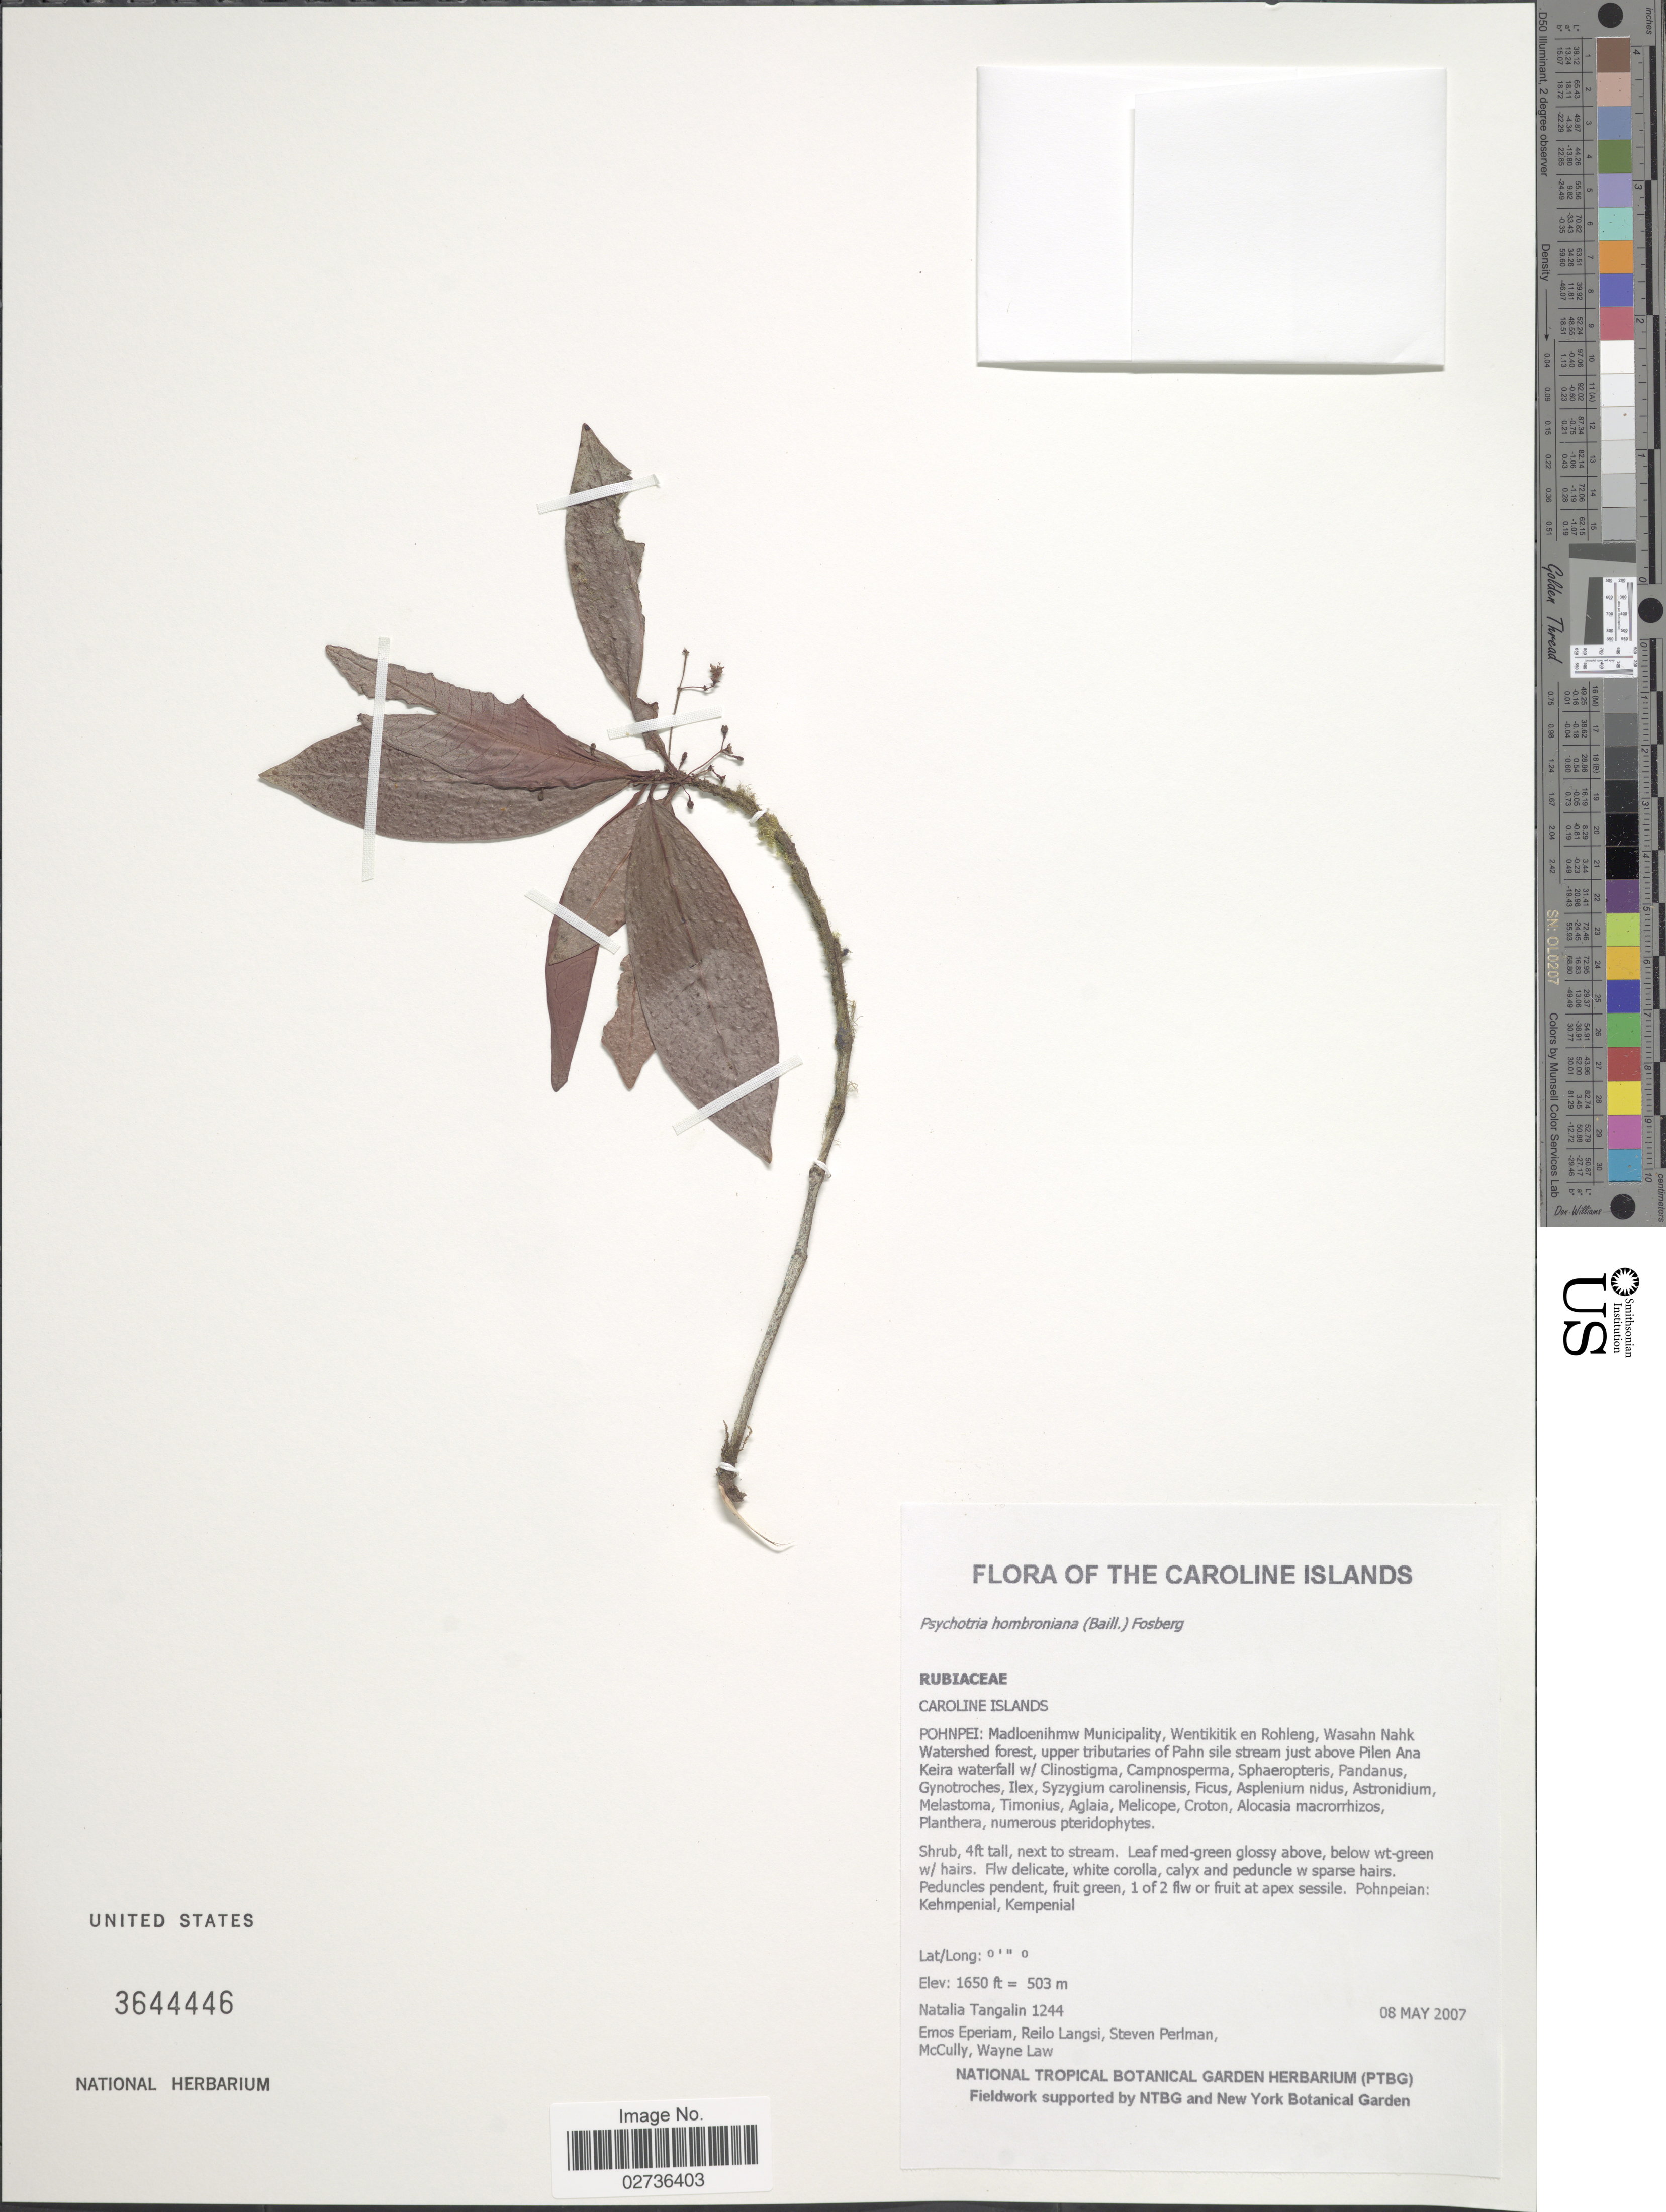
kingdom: Plantae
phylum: Tracheophyta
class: Magnoliopsida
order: Gentianales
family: Rubiaceae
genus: Psychotria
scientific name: Psychotria hombroniana var. squarrosa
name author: (Valeton) Fosberg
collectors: N. Tangalin, E. Eperiam, L. Reilo, S. Perlman & et al.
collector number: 1244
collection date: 2007-05-08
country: Micronesia, Federated States of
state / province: Pohnpei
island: Pohnpei [Ponape]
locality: The Caroline Islands, Pohnpei: Madloenihmw Municipality, Wentikitiki en Rohleng, Wasahn Nahk Watershed forest, upper tributaries of Pahn sile stream just above Pilen Ana Keira waterfall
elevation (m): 503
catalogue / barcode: US 3644446